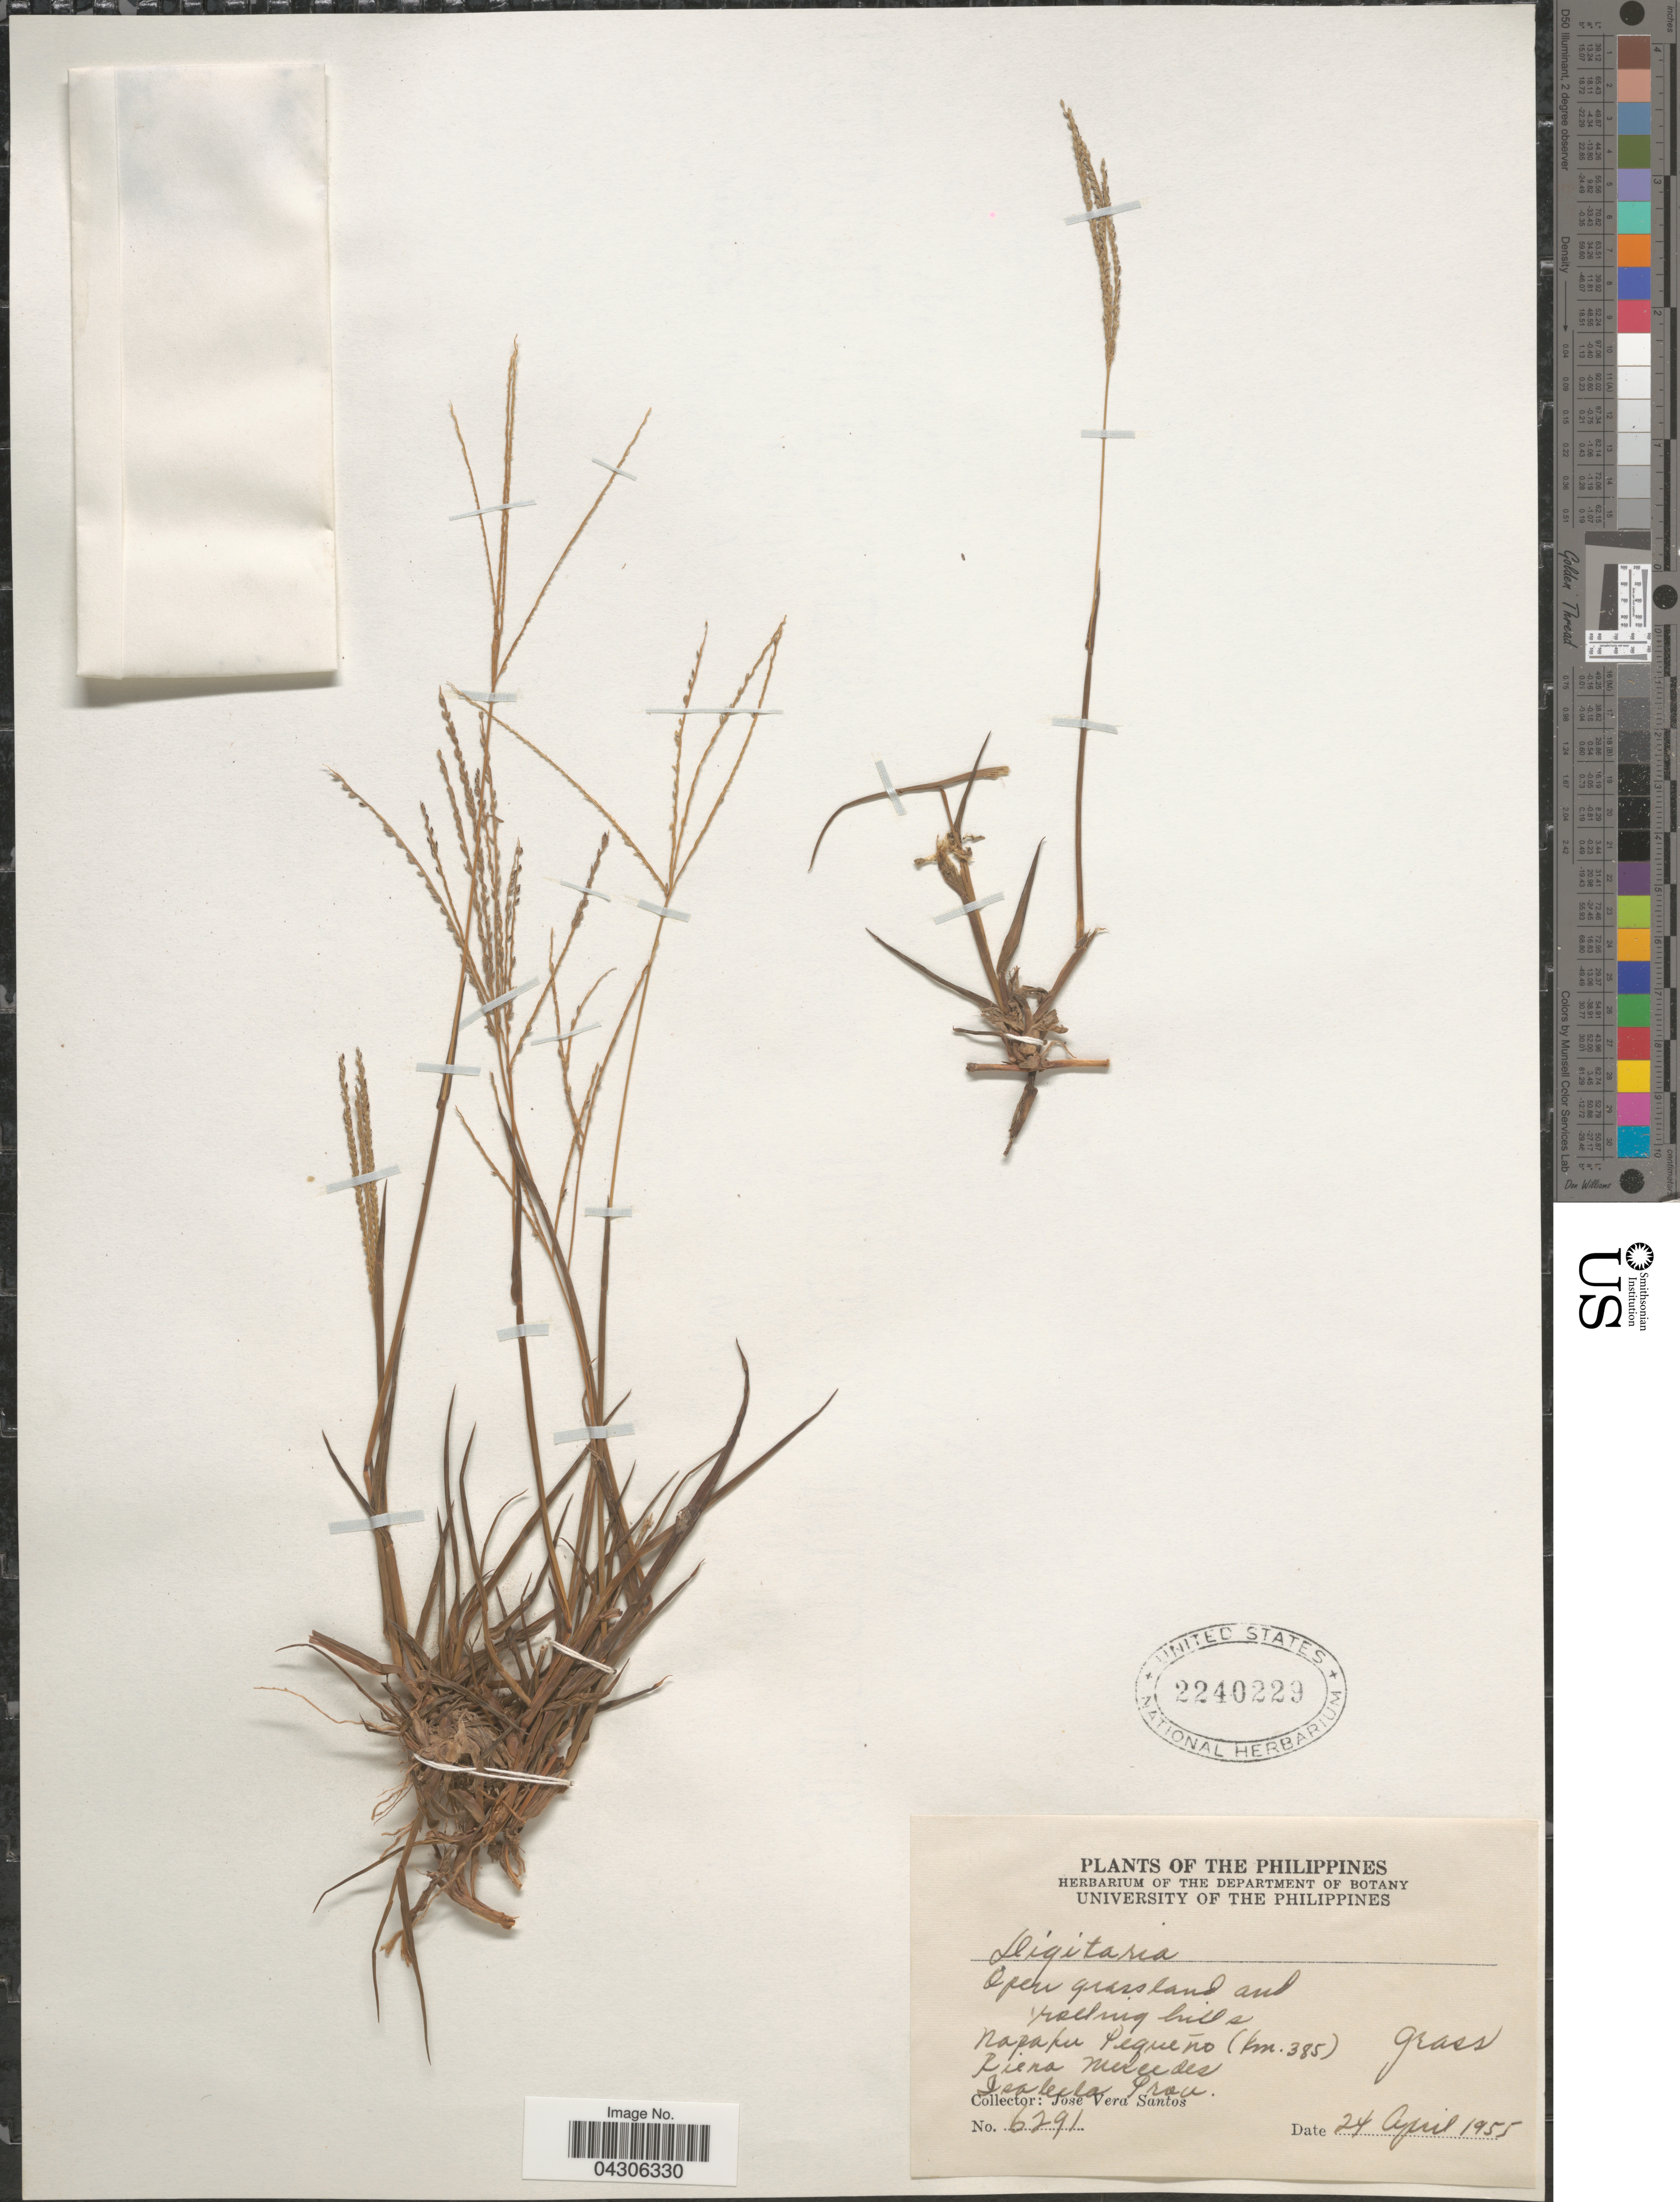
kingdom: Plantae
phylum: Tracheophyta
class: Liliopsida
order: Poales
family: Poaceae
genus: Digitaria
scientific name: Digitaria sp.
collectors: J. Vera Santos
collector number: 6291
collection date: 1955-04-24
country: Philippines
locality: Napaku Pequeño (km. 385). Riera Mercedes. Isabela Prov.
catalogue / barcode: US 2240229